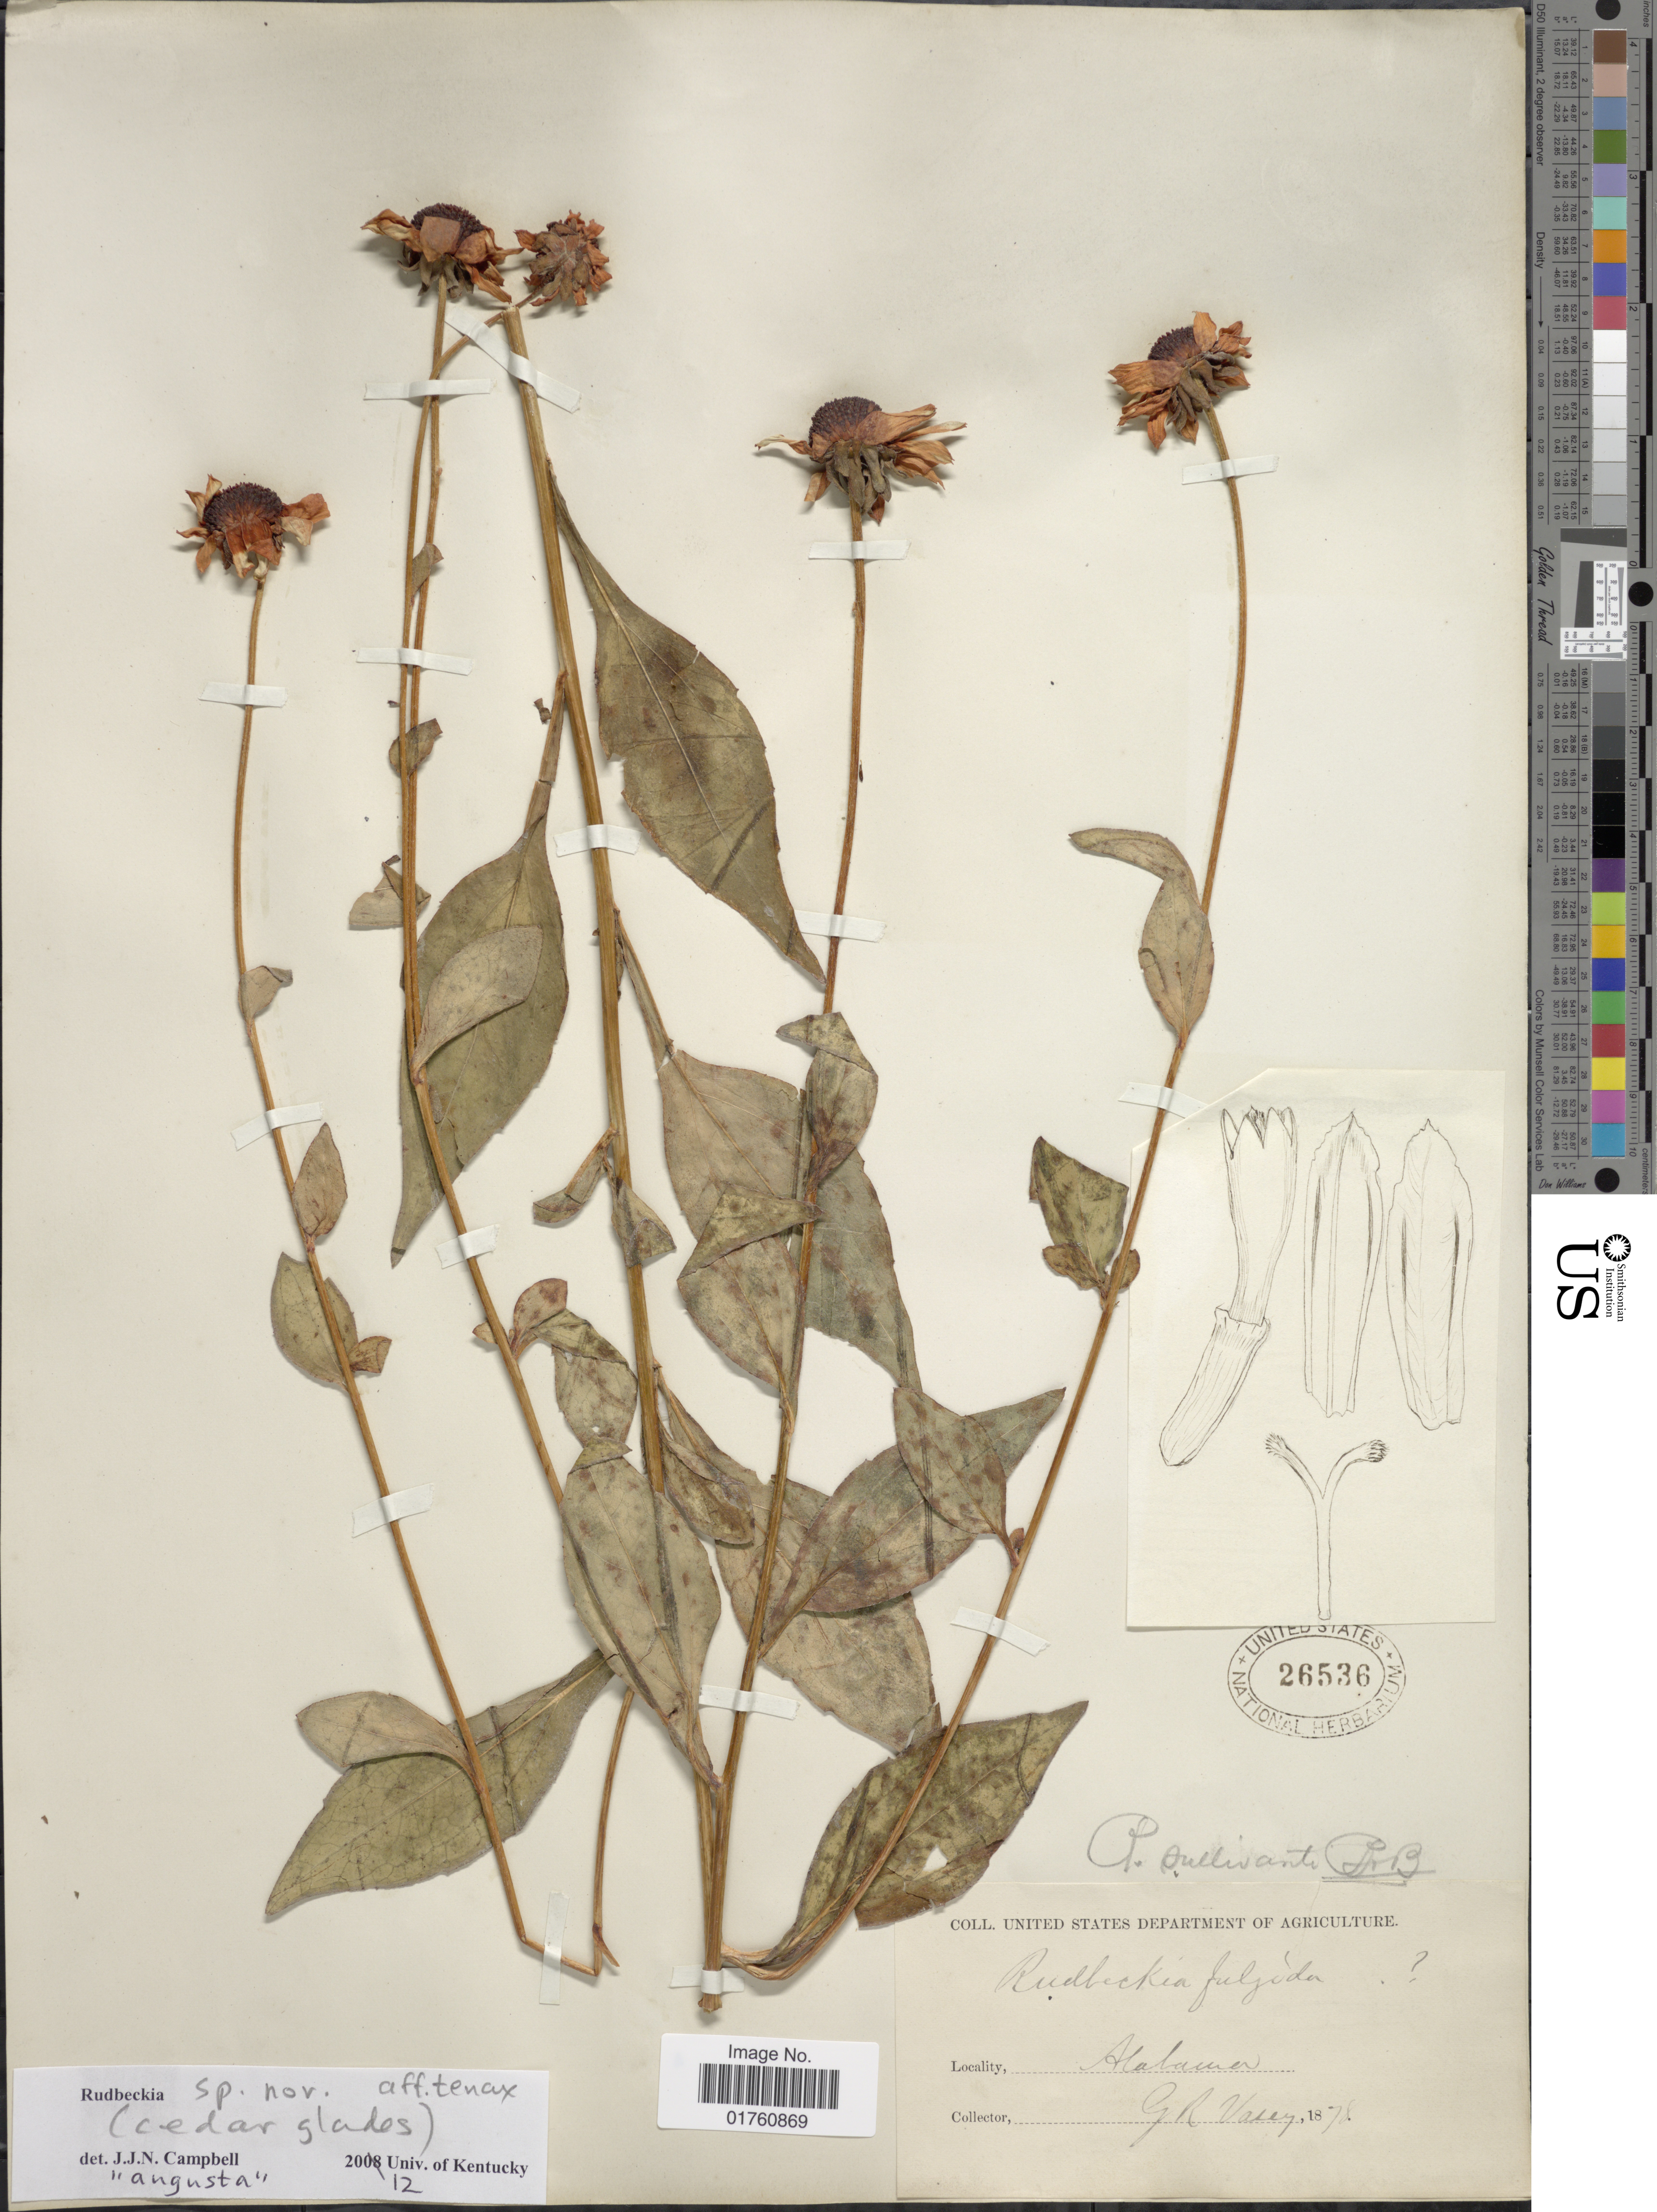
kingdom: Plantae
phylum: Tracheophyta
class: Magnoliopsida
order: Asterales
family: Asteraceae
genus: Rudbeckia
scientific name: Rudbeckia fulgida aff. tenax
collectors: G. R. Vasey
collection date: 1878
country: United States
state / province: Alabama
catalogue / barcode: US 26536